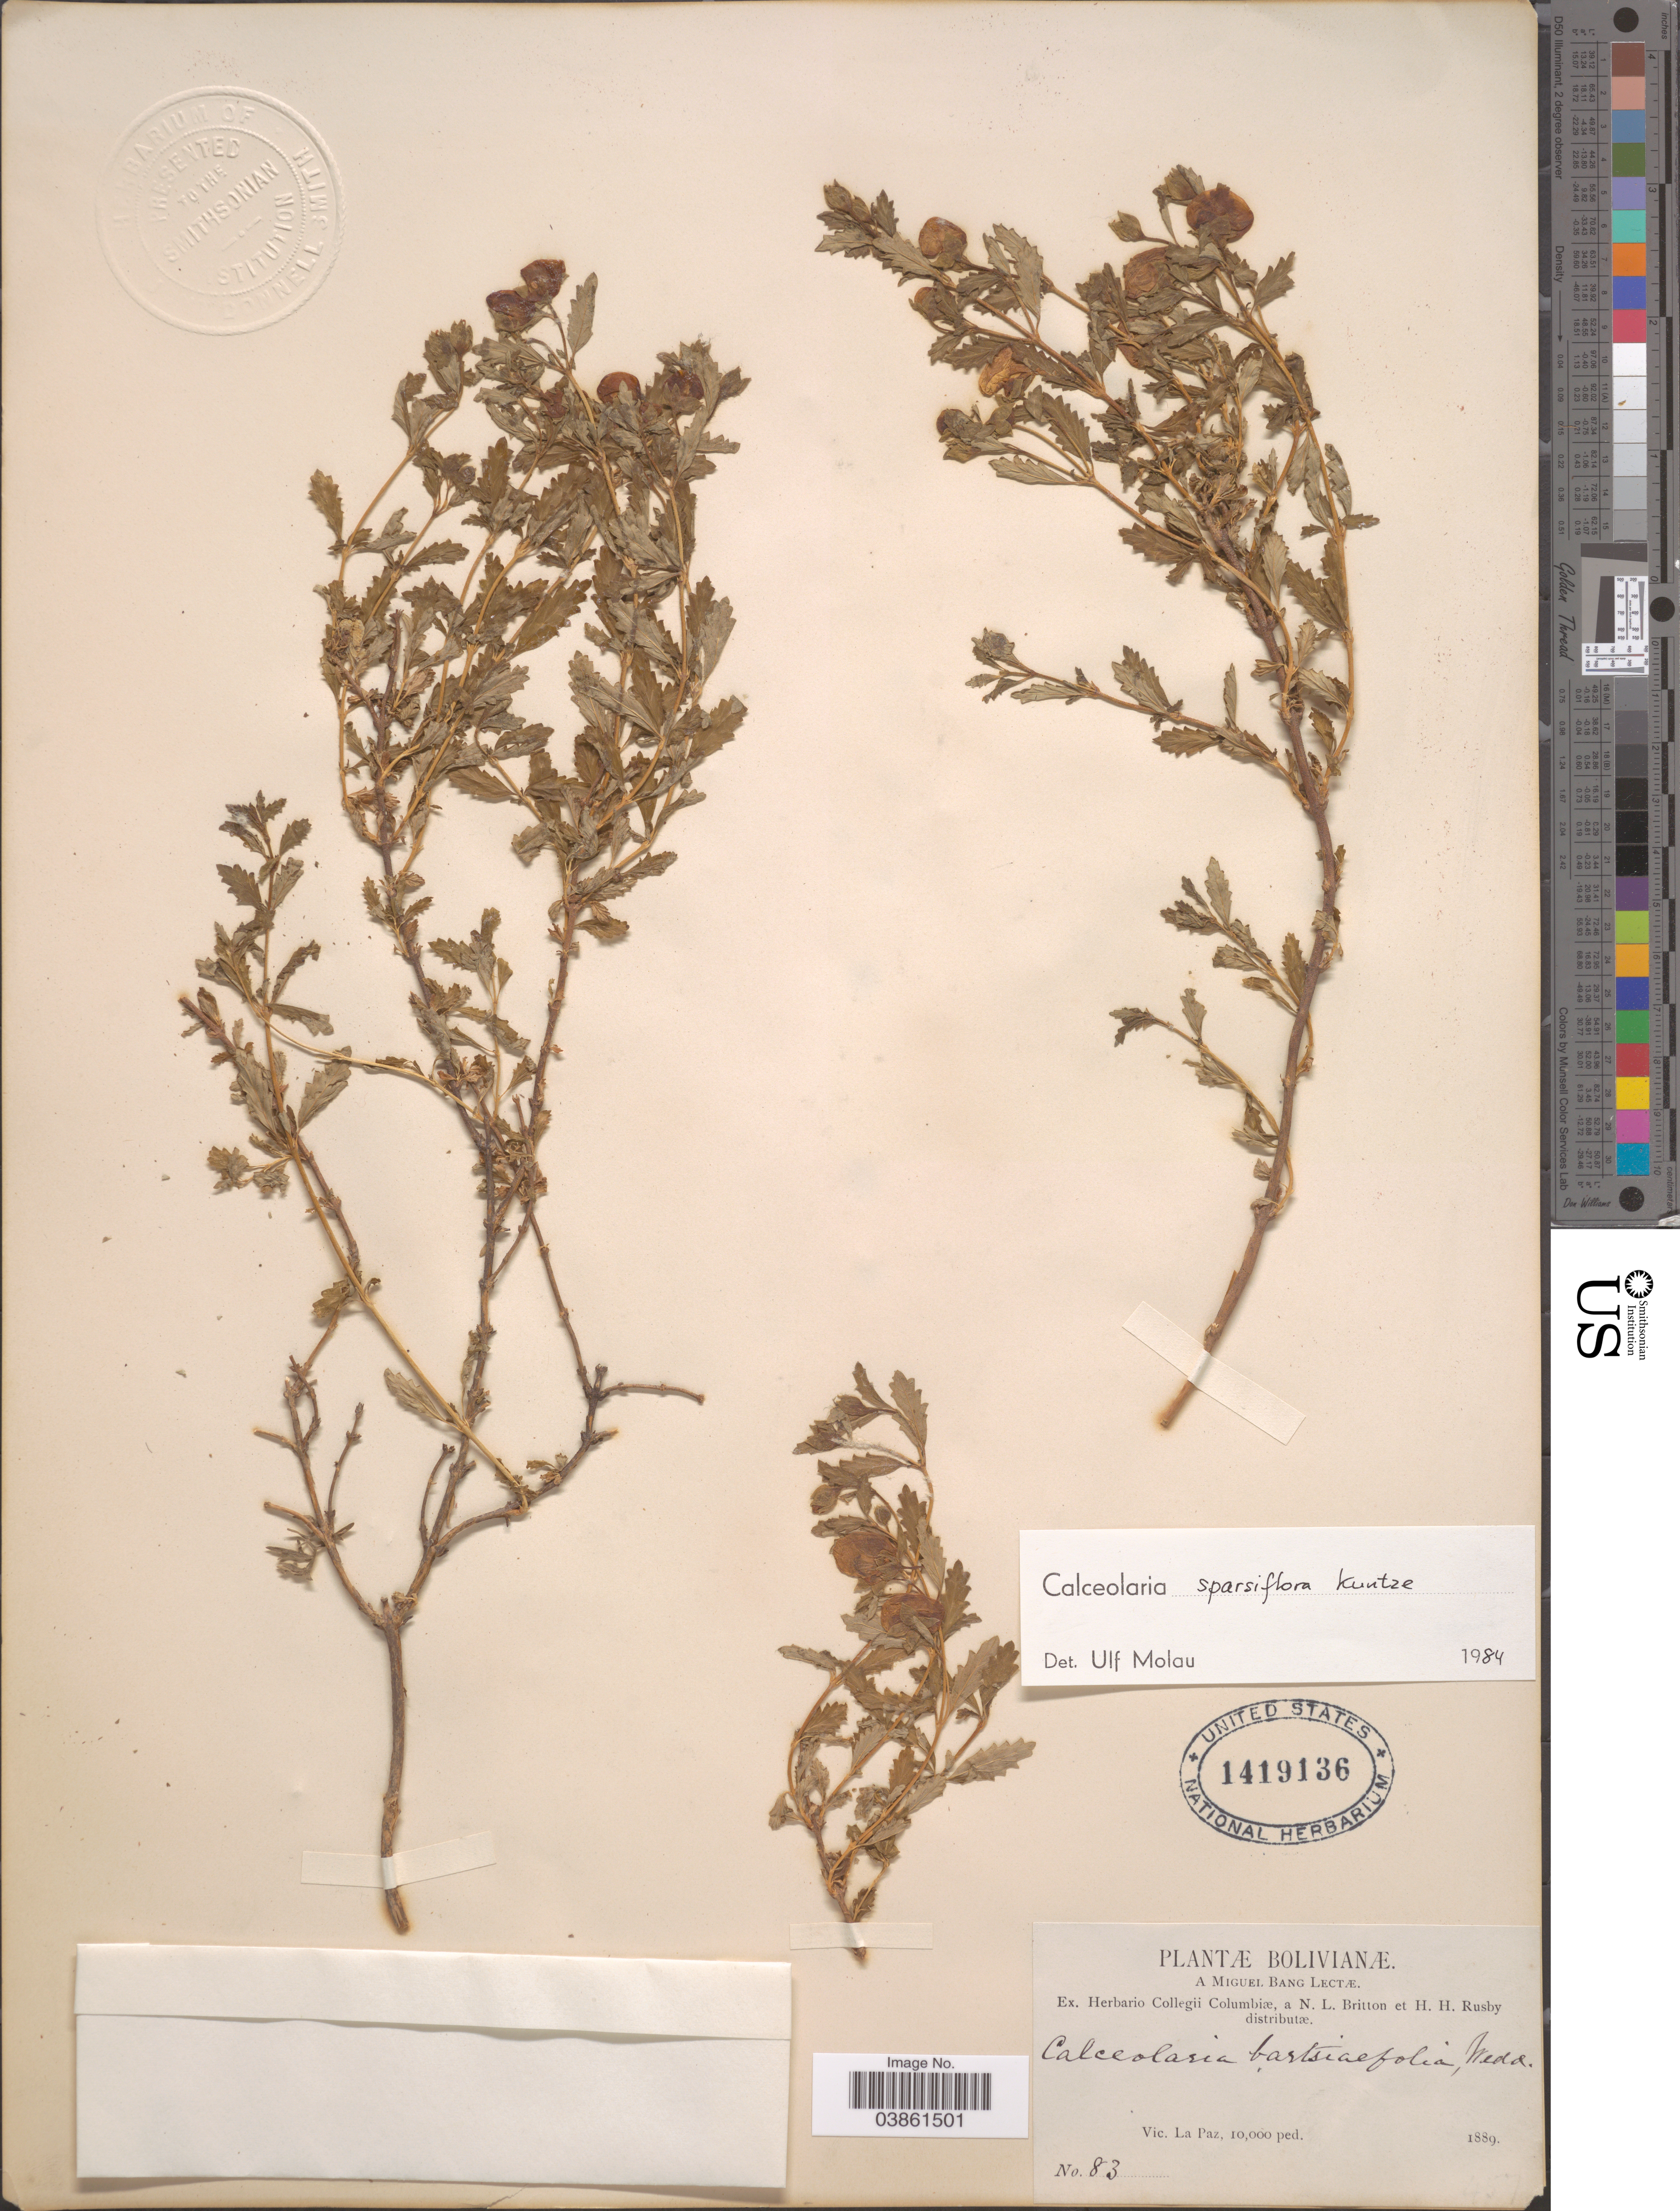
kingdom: Plantae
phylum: Tracheophyta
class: Magnoliopsida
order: Lamiales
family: Calceolariaceae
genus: Calceolaria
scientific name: Calceolaria sparsiflora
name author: Kuntze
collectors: M. Bang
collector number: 83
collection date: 1889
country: Bolivia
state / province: La Paz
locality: Vic. La Paz.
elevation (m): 3048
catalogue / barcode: US 1419136